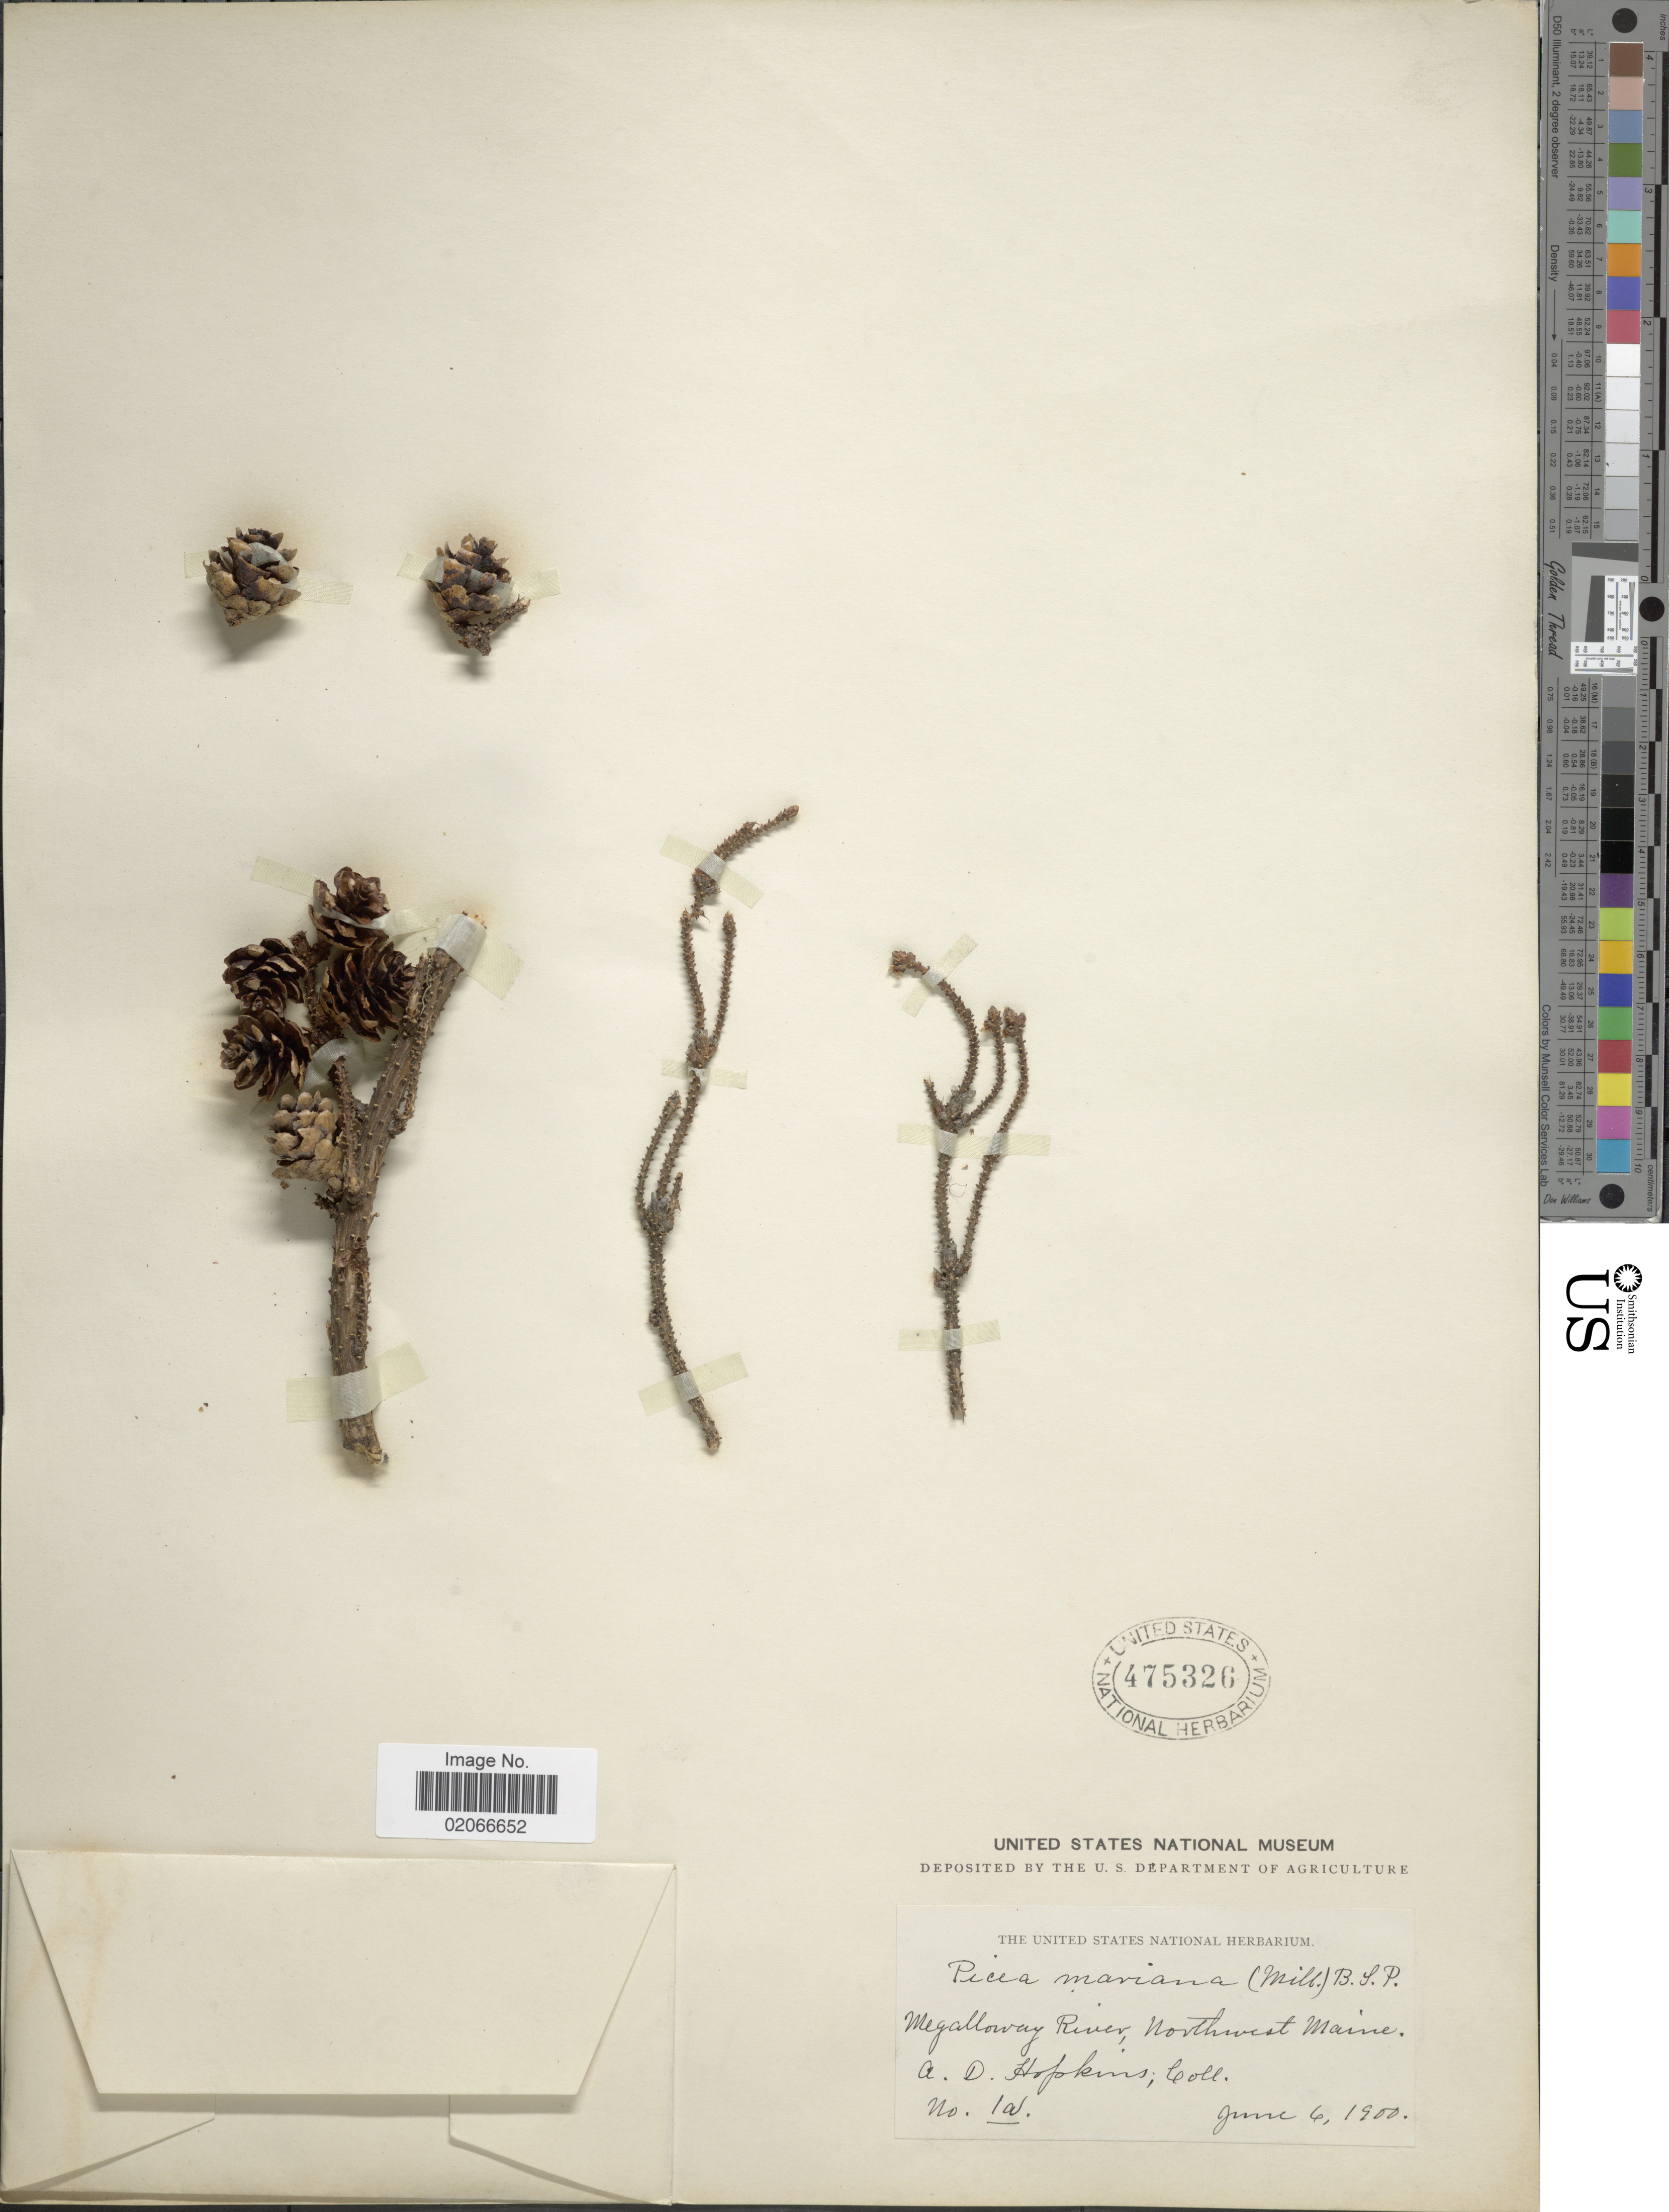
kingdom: Plantae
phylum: Tracheophyta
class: Pinopsida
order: Pinales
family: Pinaceae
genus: Picea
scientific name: Picea mariana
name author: (Mill.) Britton, Stearns & Poggenb.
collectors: A. Hopkins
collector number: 1a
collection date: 1900-06-06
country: United States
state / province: Maine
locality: Megalloway River, Northwest Maine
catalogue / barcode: US 475326